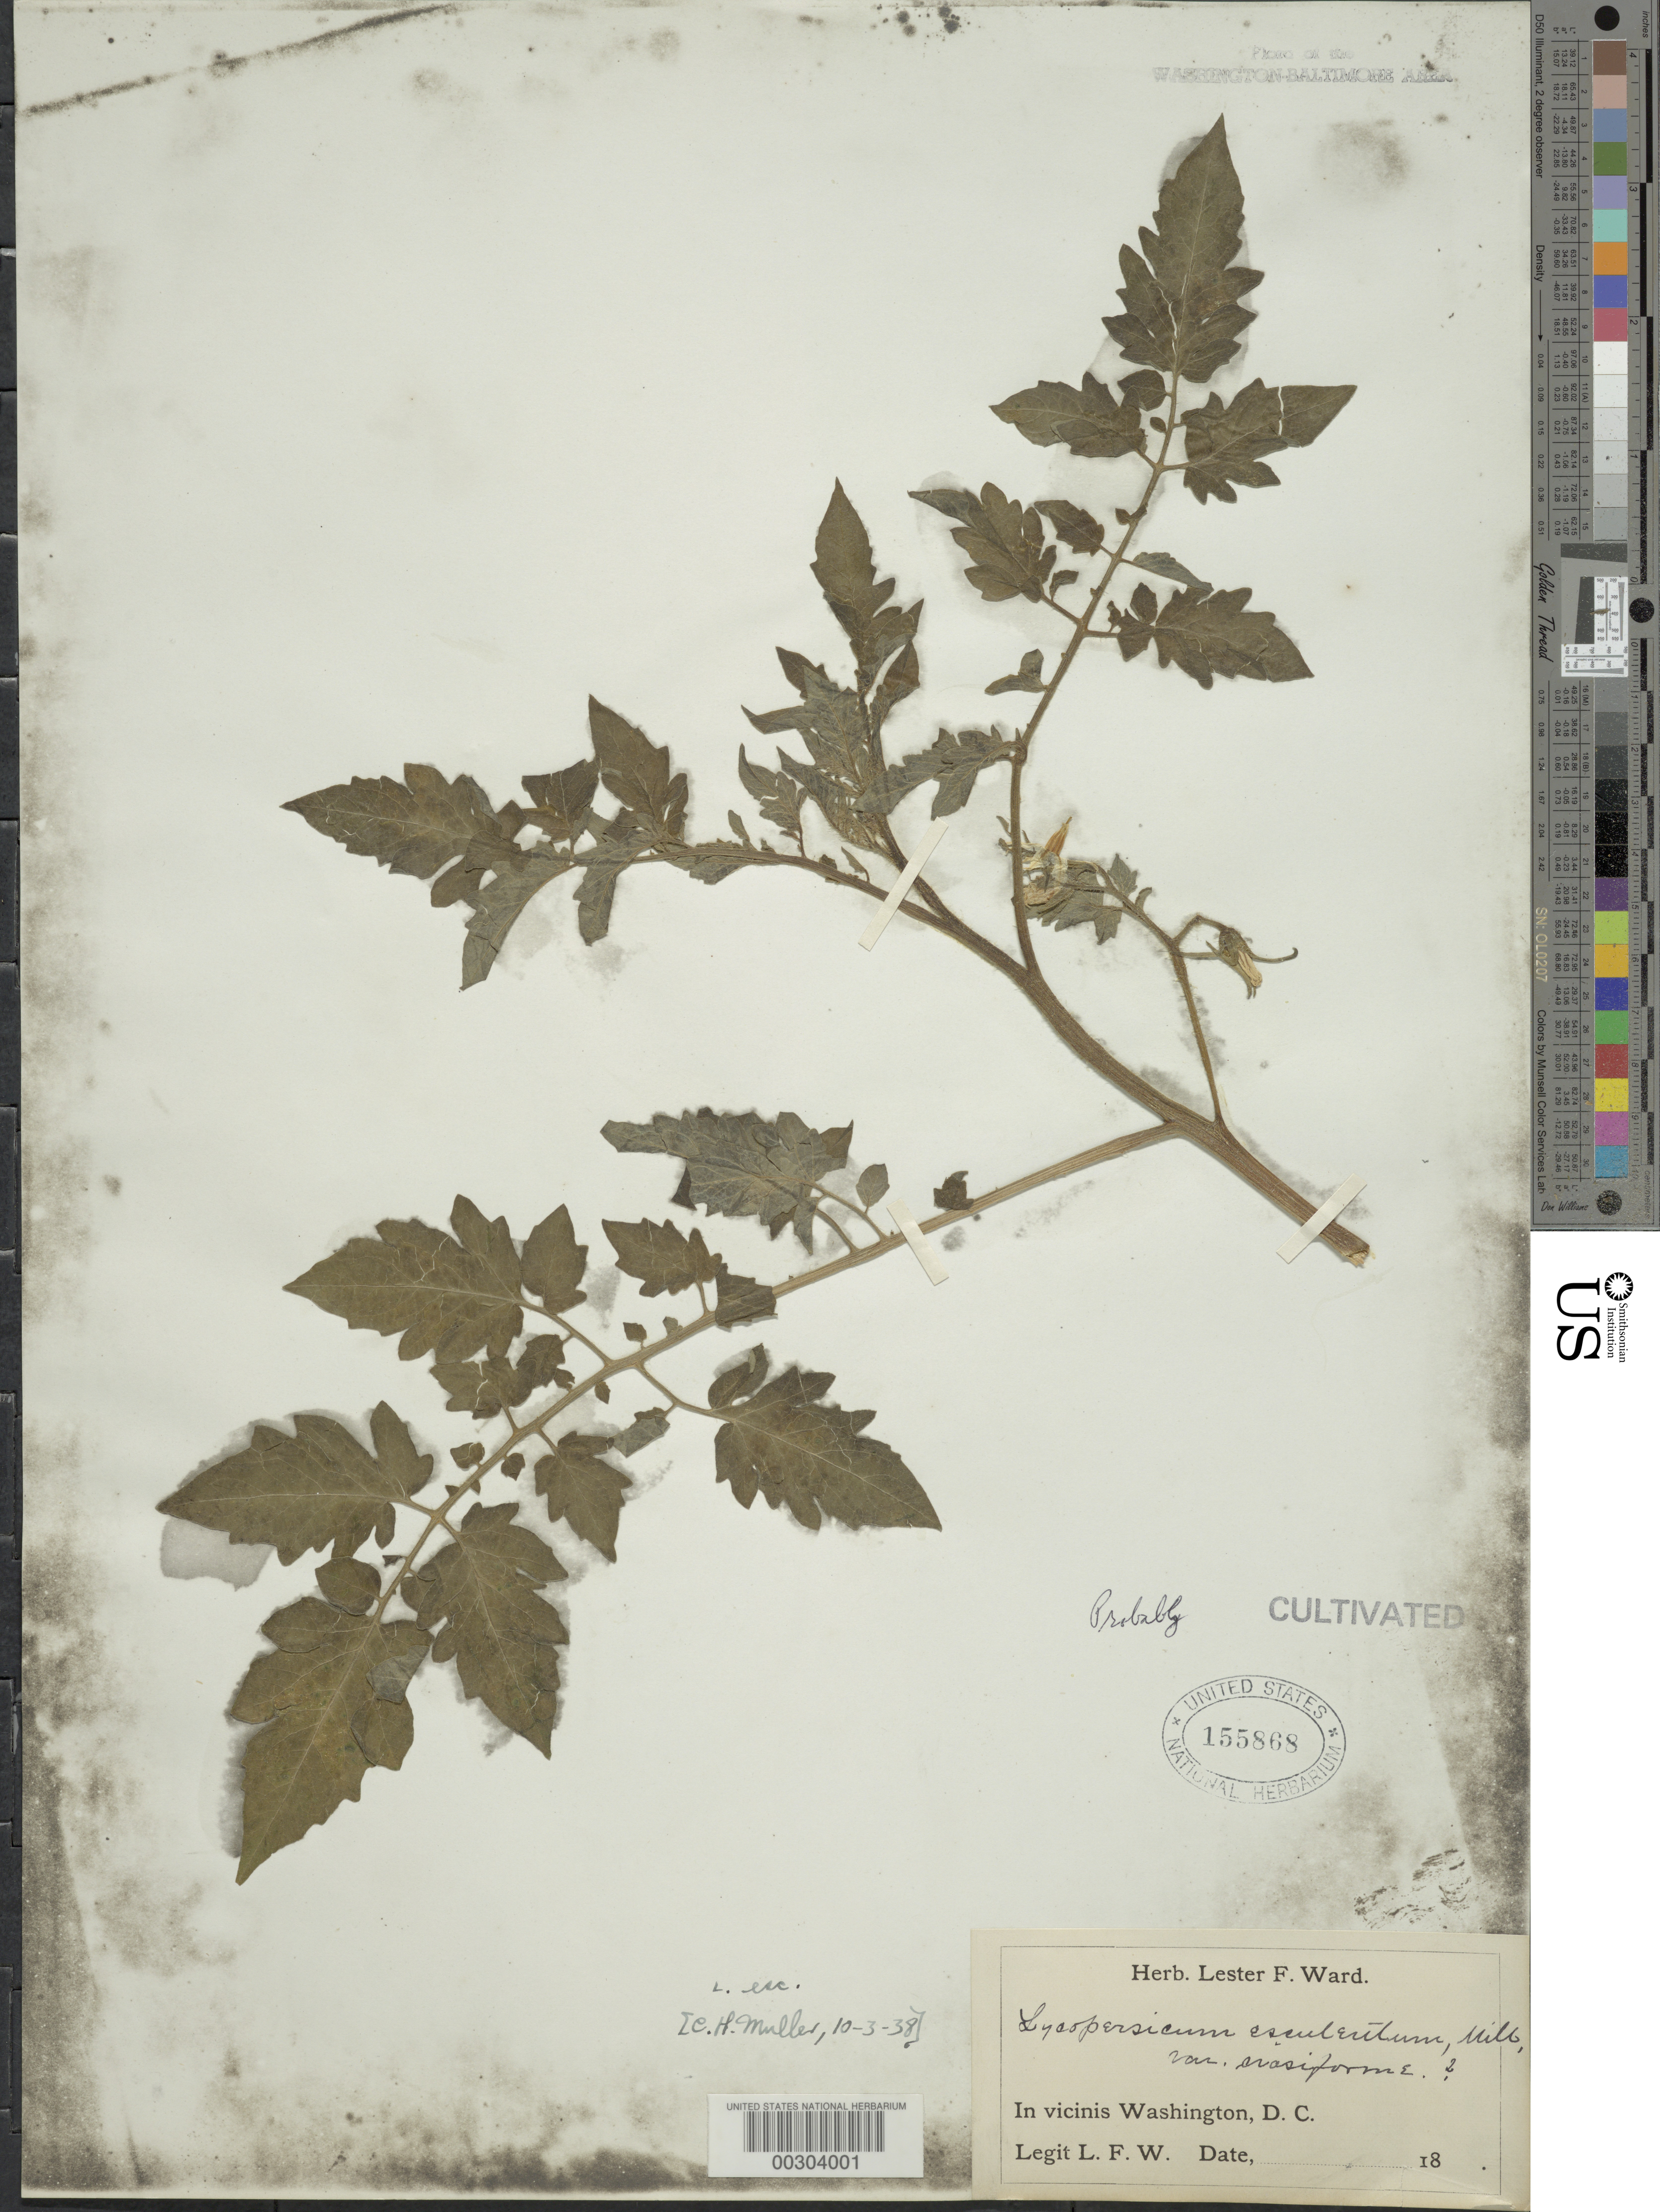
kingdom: Plantae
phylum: Tracheophyta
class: Magnoliopsida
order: Solanales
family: Solanaceae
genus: Solanum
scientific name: Solanum lycopersicum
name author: L.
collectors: L. F. Ward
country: United States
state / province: District of Columbia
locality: Vicinity of Washington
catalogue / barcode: US 155868